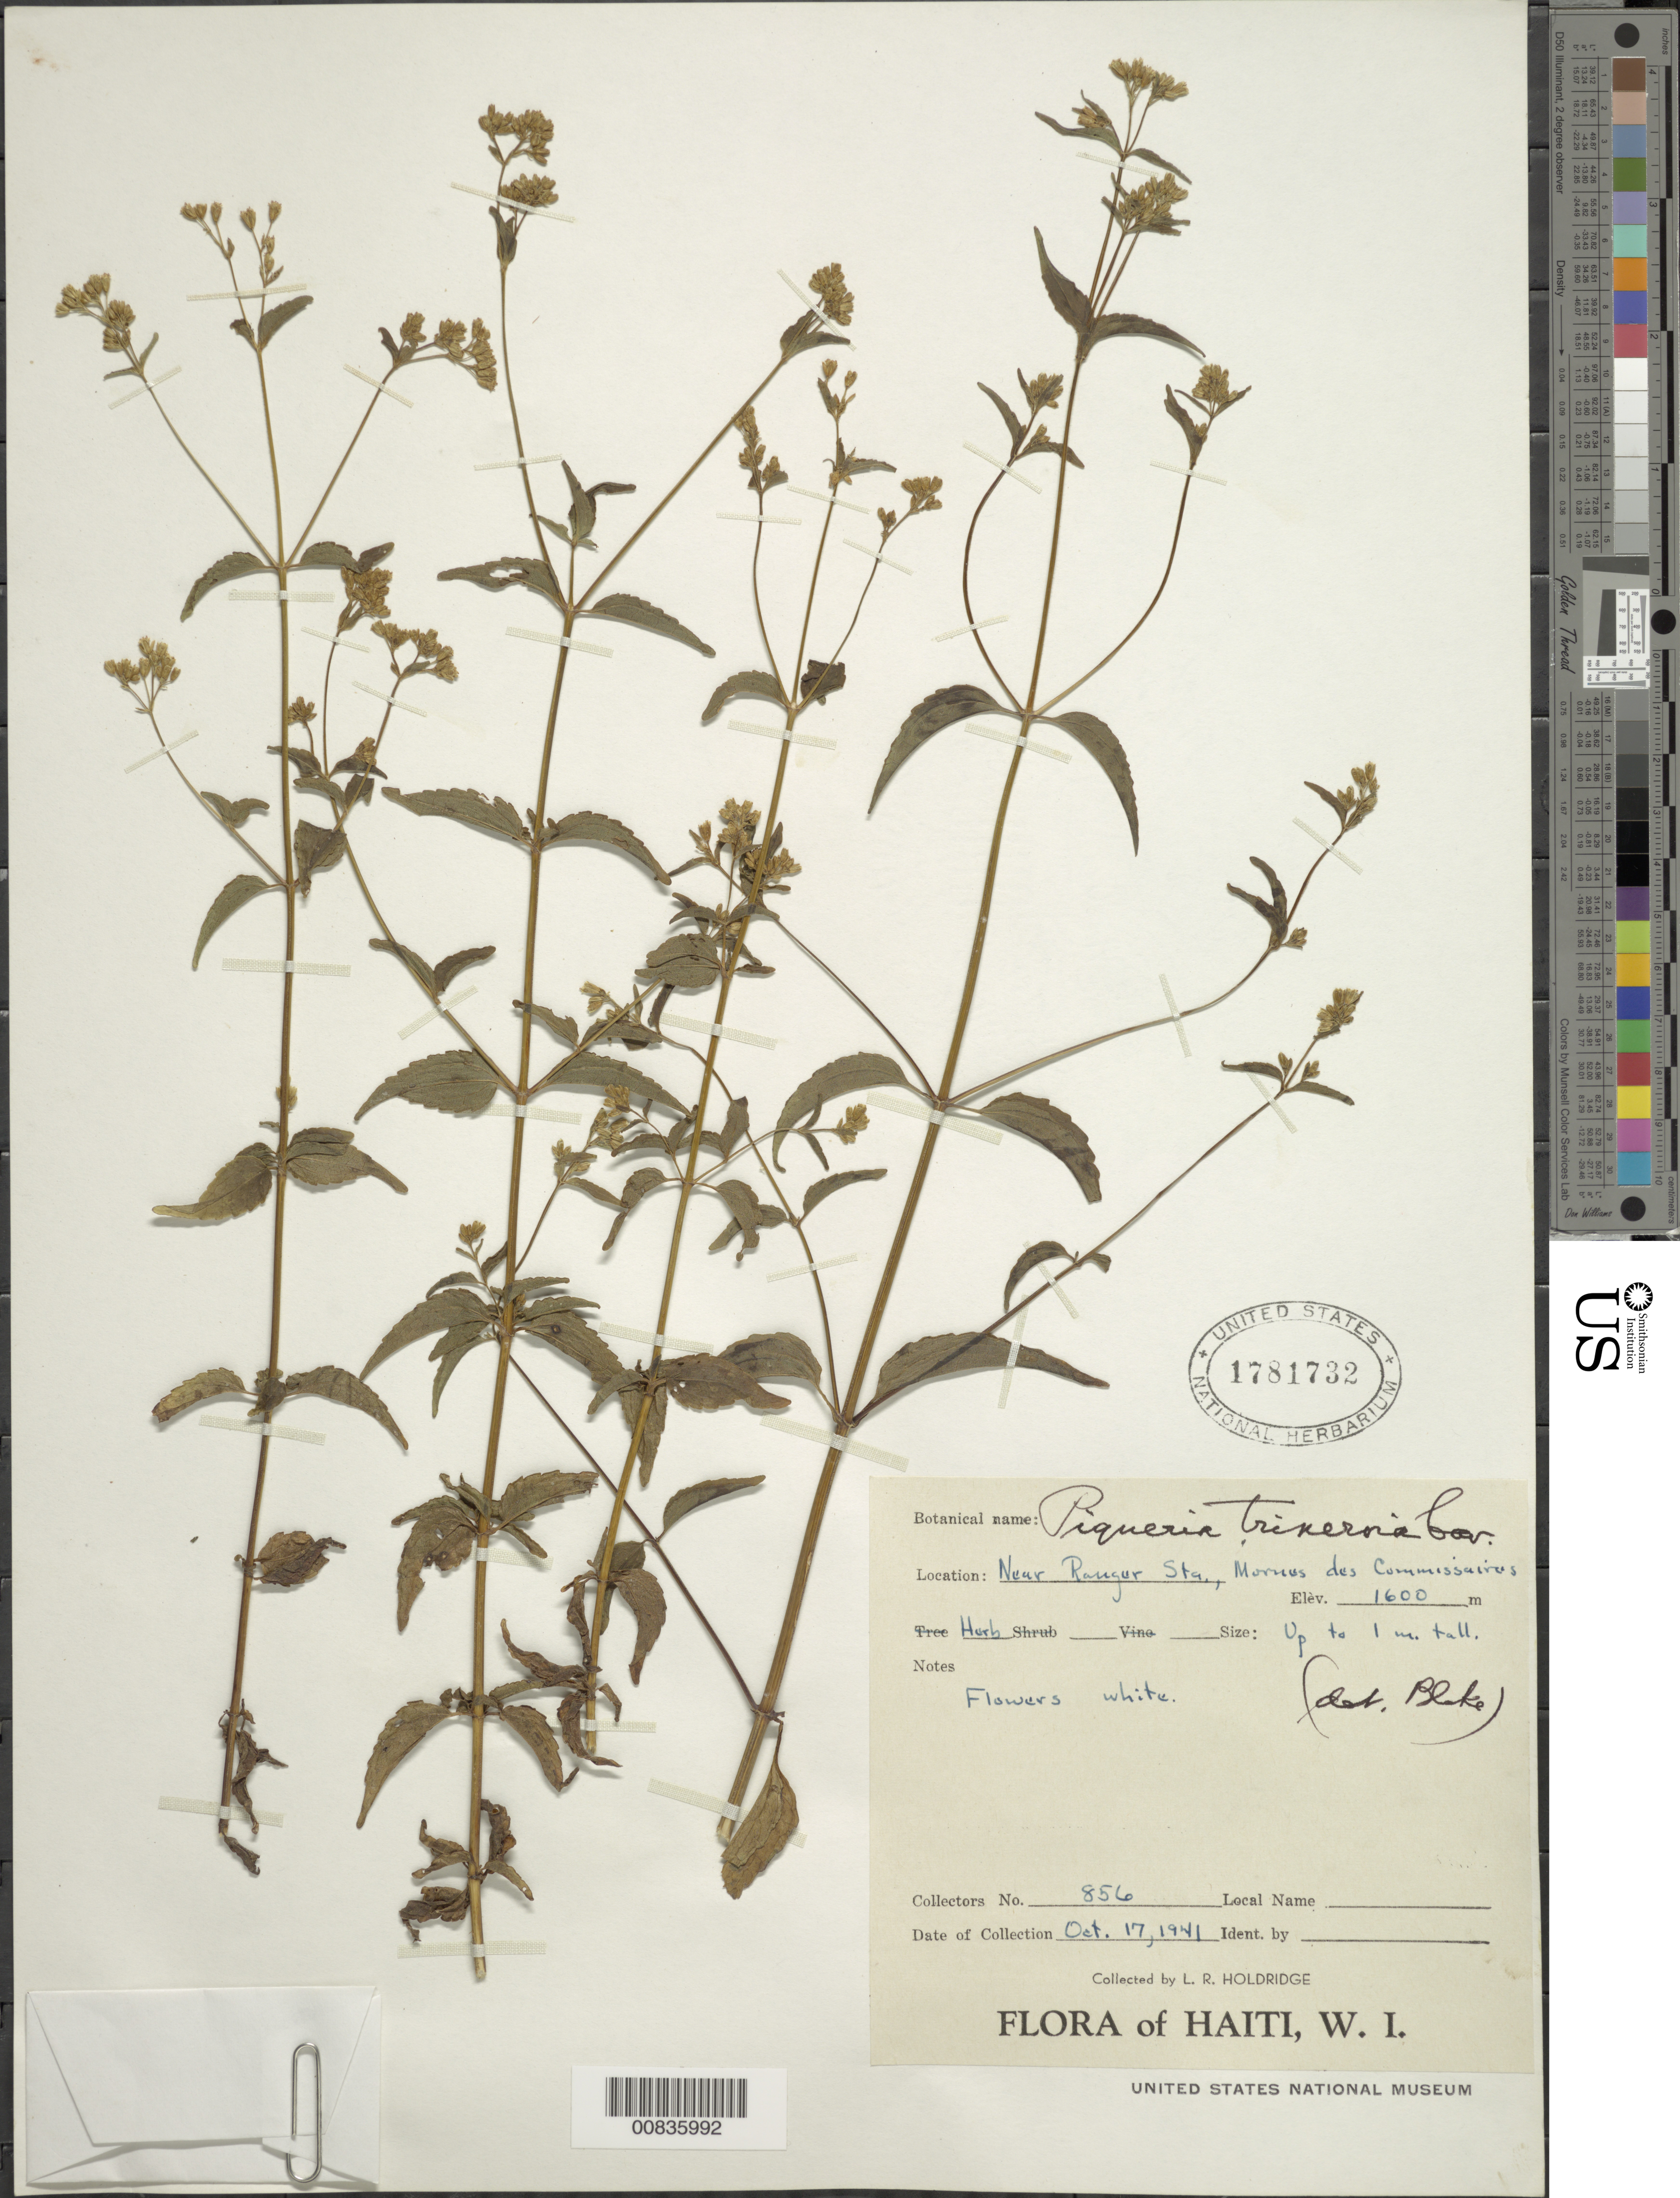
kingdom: Plantae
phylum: Tracheophyta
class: Magnoliopsida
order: Asterales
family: Asteraceae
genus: Piqueria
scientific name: Piqueria trinervia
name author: Cav.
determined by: Blake, --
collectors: L. Holdridge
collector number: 856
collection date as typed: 17 Oct 1941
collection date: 1941-10-17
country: Haiti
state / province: Ouest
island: Hispaniola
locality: Near Ranger Station, Morne des Commissaires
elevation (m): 1600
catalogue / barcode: US 1781732